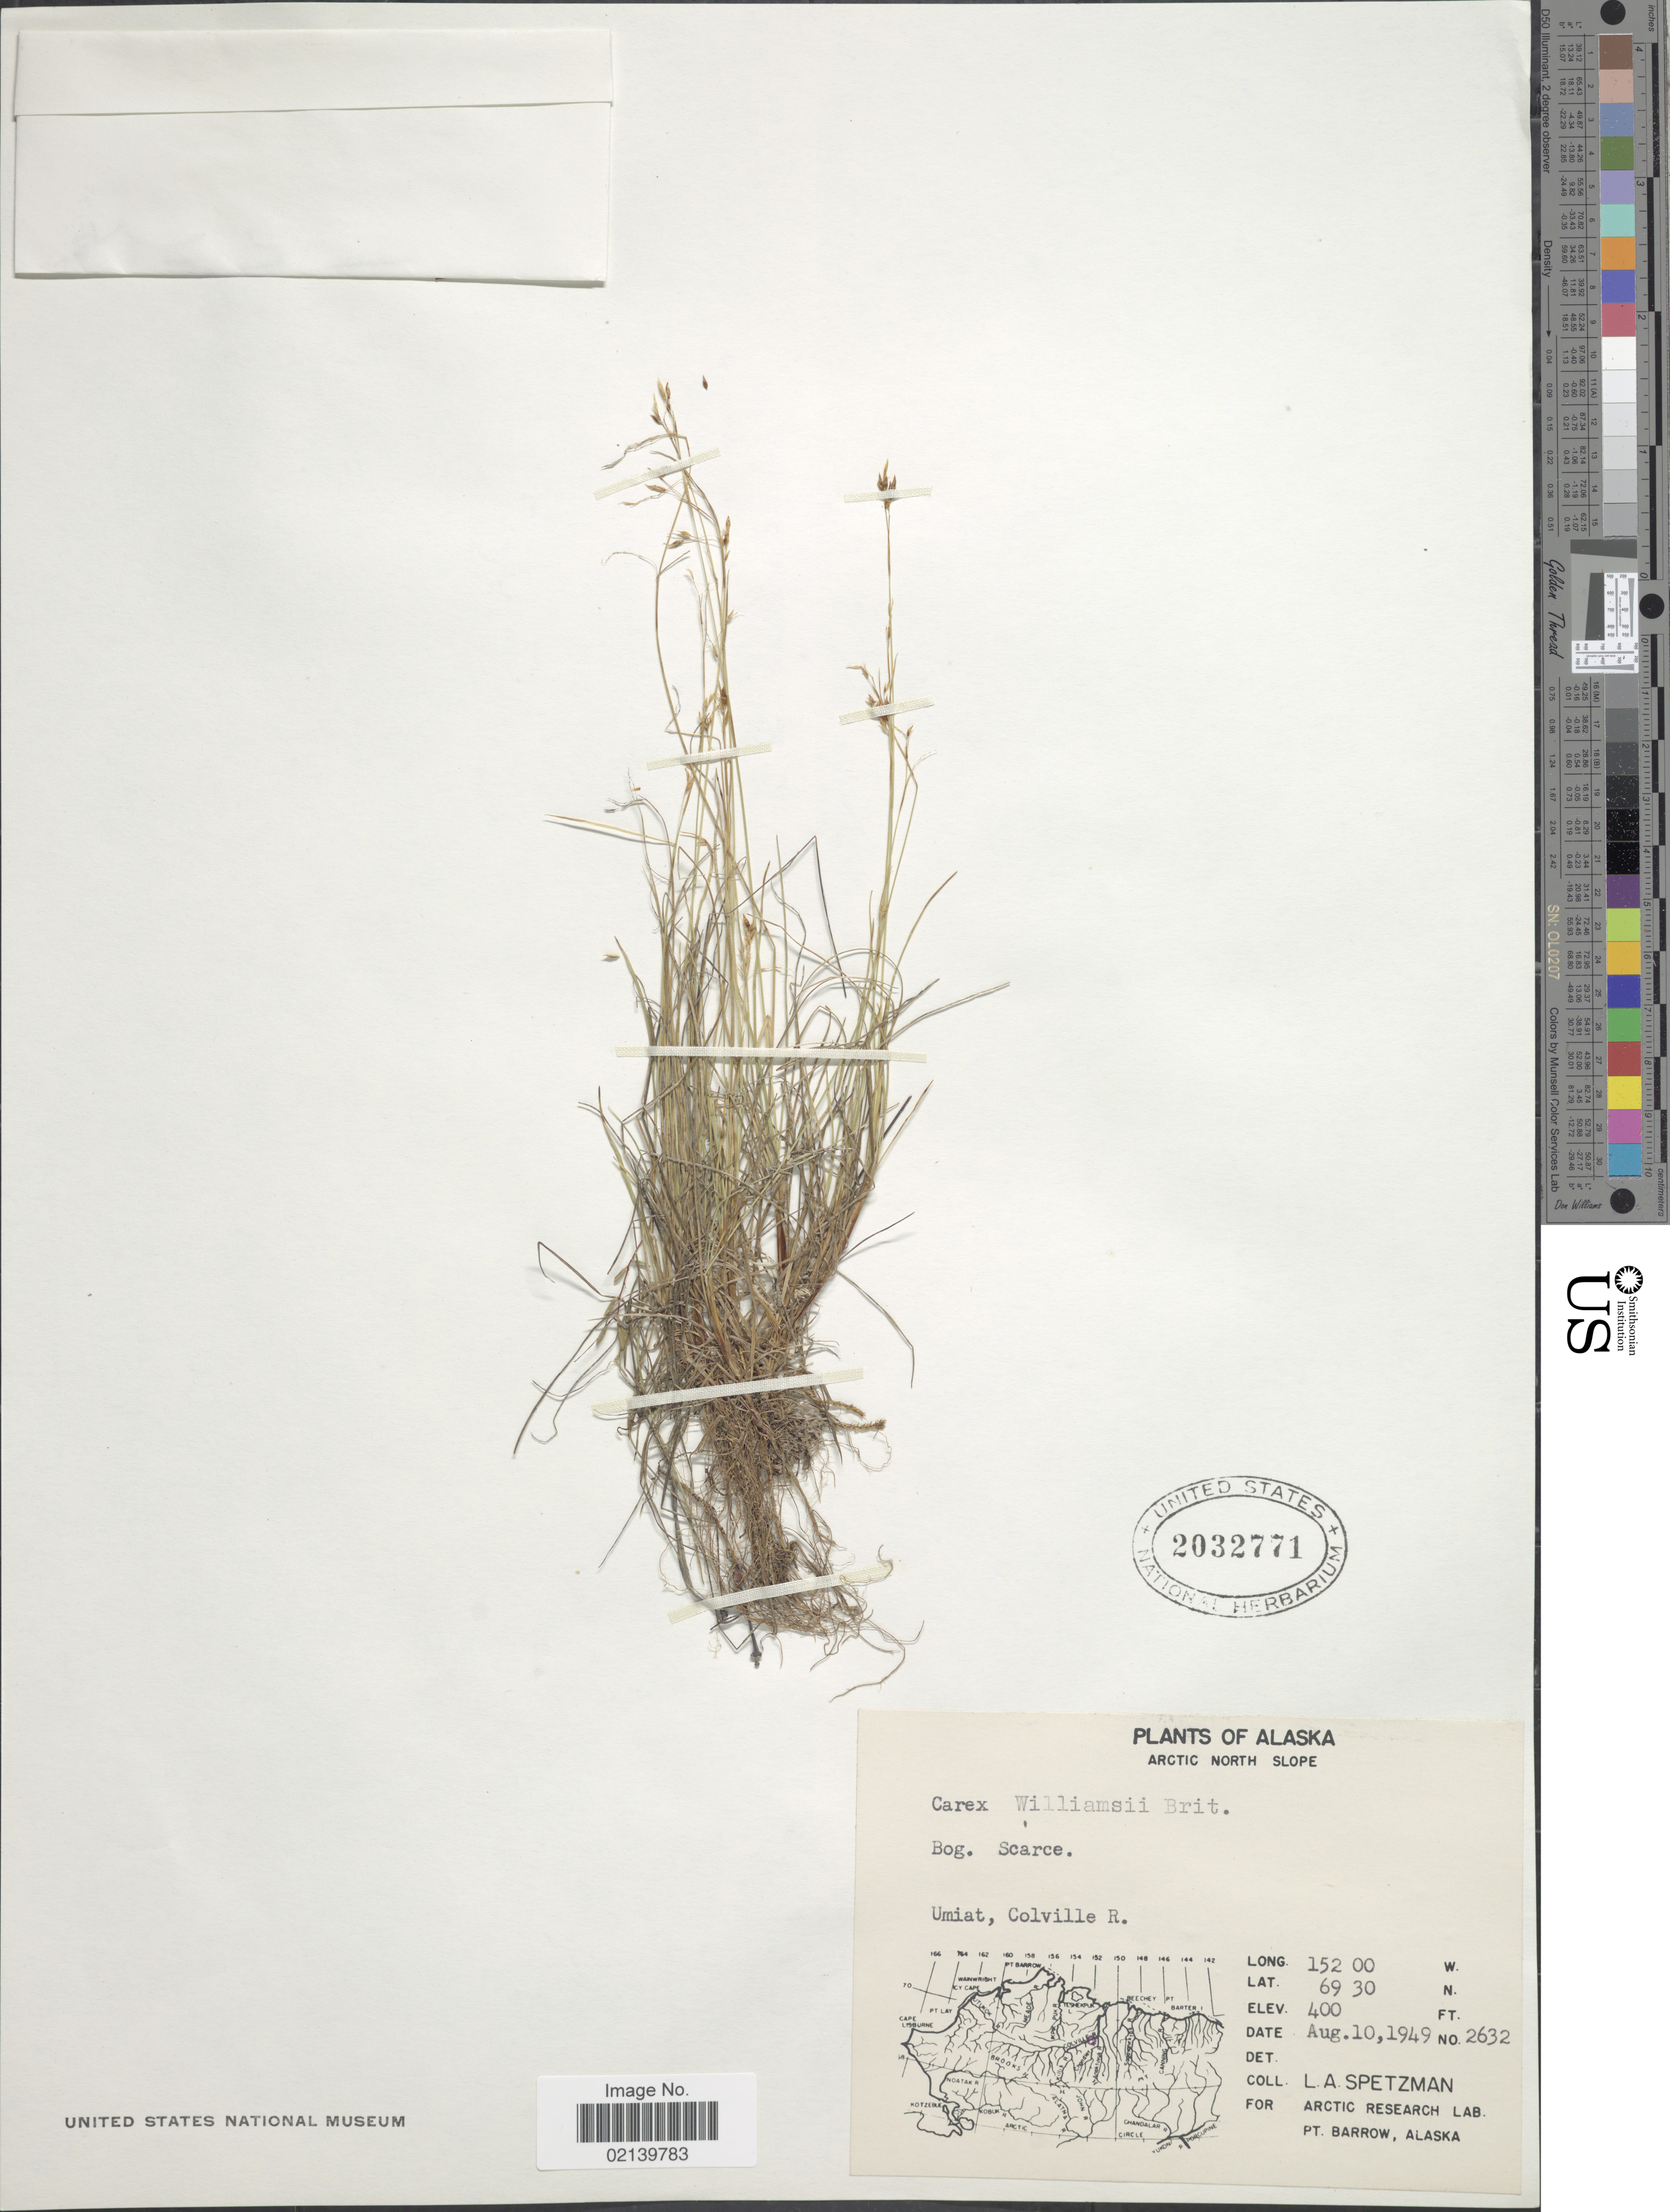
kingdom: Plantae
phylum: Tracheophyta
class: Liliopsida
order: Poales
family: Cyperaceae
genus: Carex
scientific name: Carex williamsii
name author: Britton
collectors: L. Spetzman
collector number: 2632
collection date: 1949-08-10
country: United States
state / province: Alaska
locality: Alaska, Arctic North slope. Umiat, Colville R.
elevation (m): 122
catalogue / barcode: US 2032771